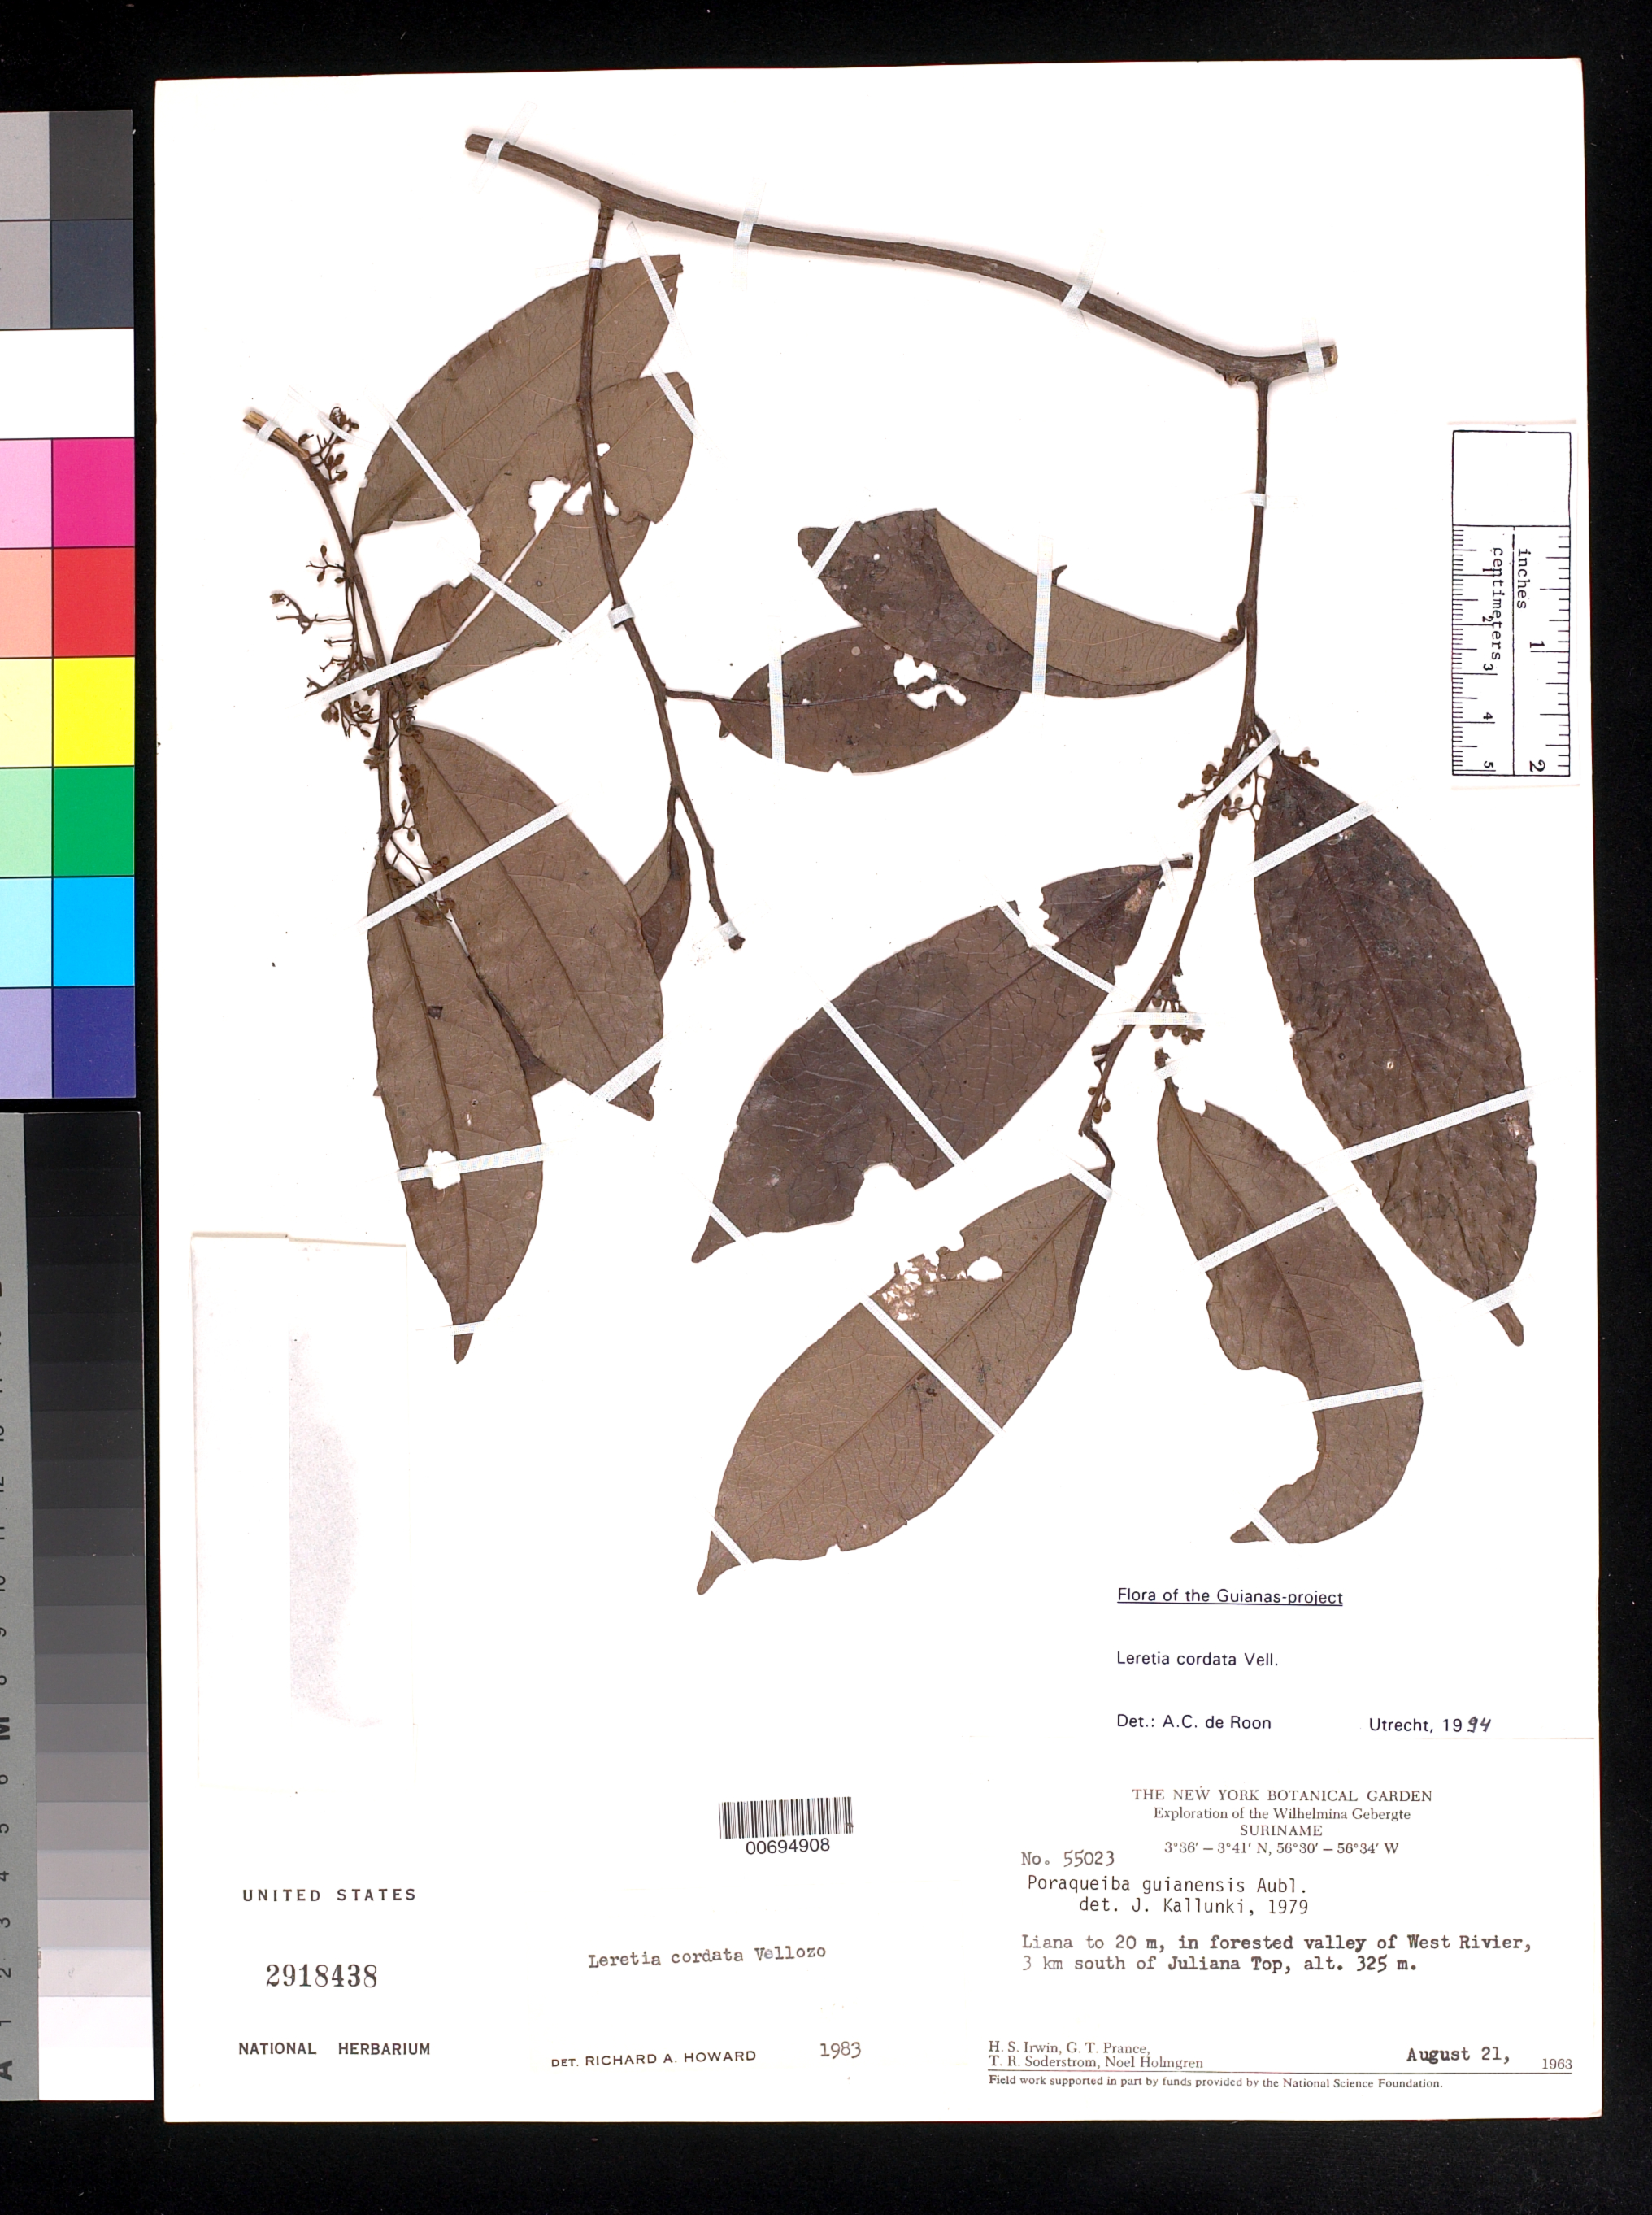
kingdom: Plantae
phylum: Tracheophyta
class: Magnoliopsida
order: Icacinales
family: Icacinaceae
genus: Leretia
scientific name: Leretia cordata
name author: Vell.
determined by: Howard, R. A.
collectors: H. Irwin, G. T. Prance, T. R. Soderstrom & N. H. Holmgren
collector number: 55023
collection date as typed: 21-Aug-63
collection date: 1963-08-21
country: Suriname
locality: Juliana Top, 3 km S of, in West R. valley, Wilhelmina Gebergte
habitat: Forested valley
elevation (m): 325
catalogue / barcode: US 2918438